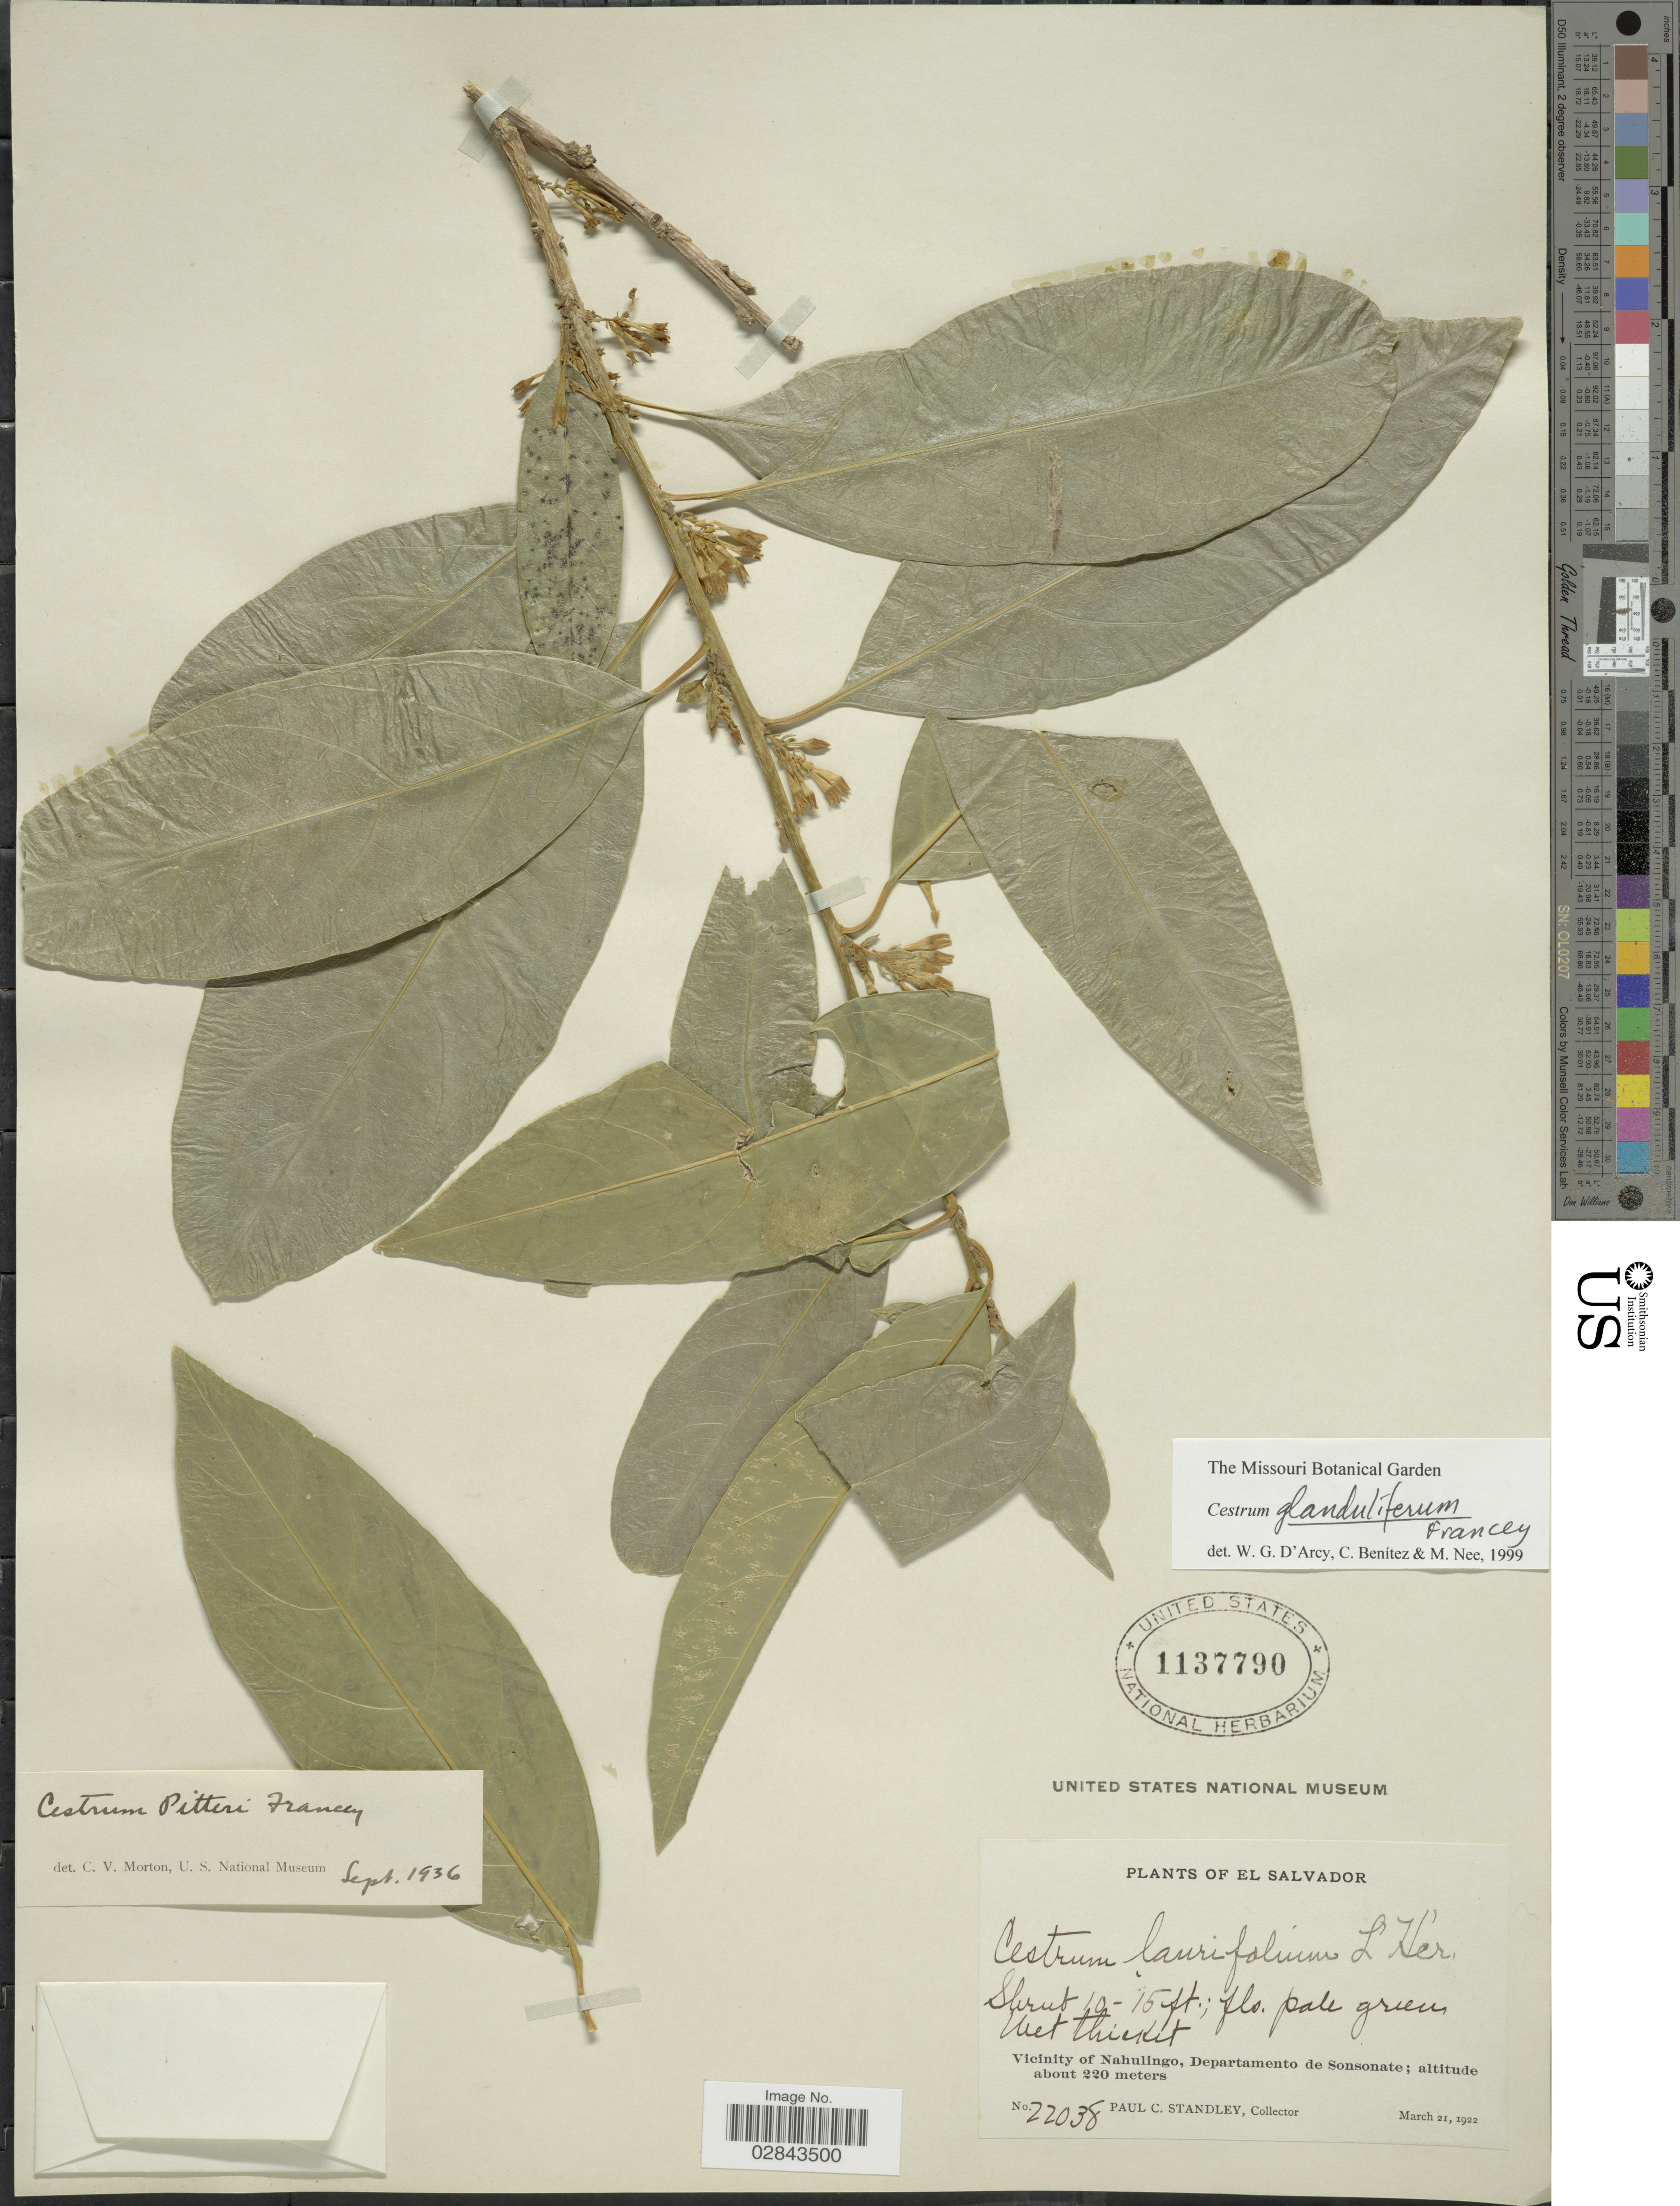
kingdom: Plantae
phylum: Tracheophyta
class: Magnoliopsida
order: Solanales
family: Solanaceae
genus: Cestrum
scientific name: Cestrum glanduliferum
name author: Kerber ex Francey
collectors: P. C. Standley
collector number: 22038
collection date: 1922-03-21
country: El Salvador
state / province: Sonsonate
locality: Vicinity of Nahulingo, Departamento de Sonsonate.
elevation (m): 220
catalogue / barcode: US 1137790